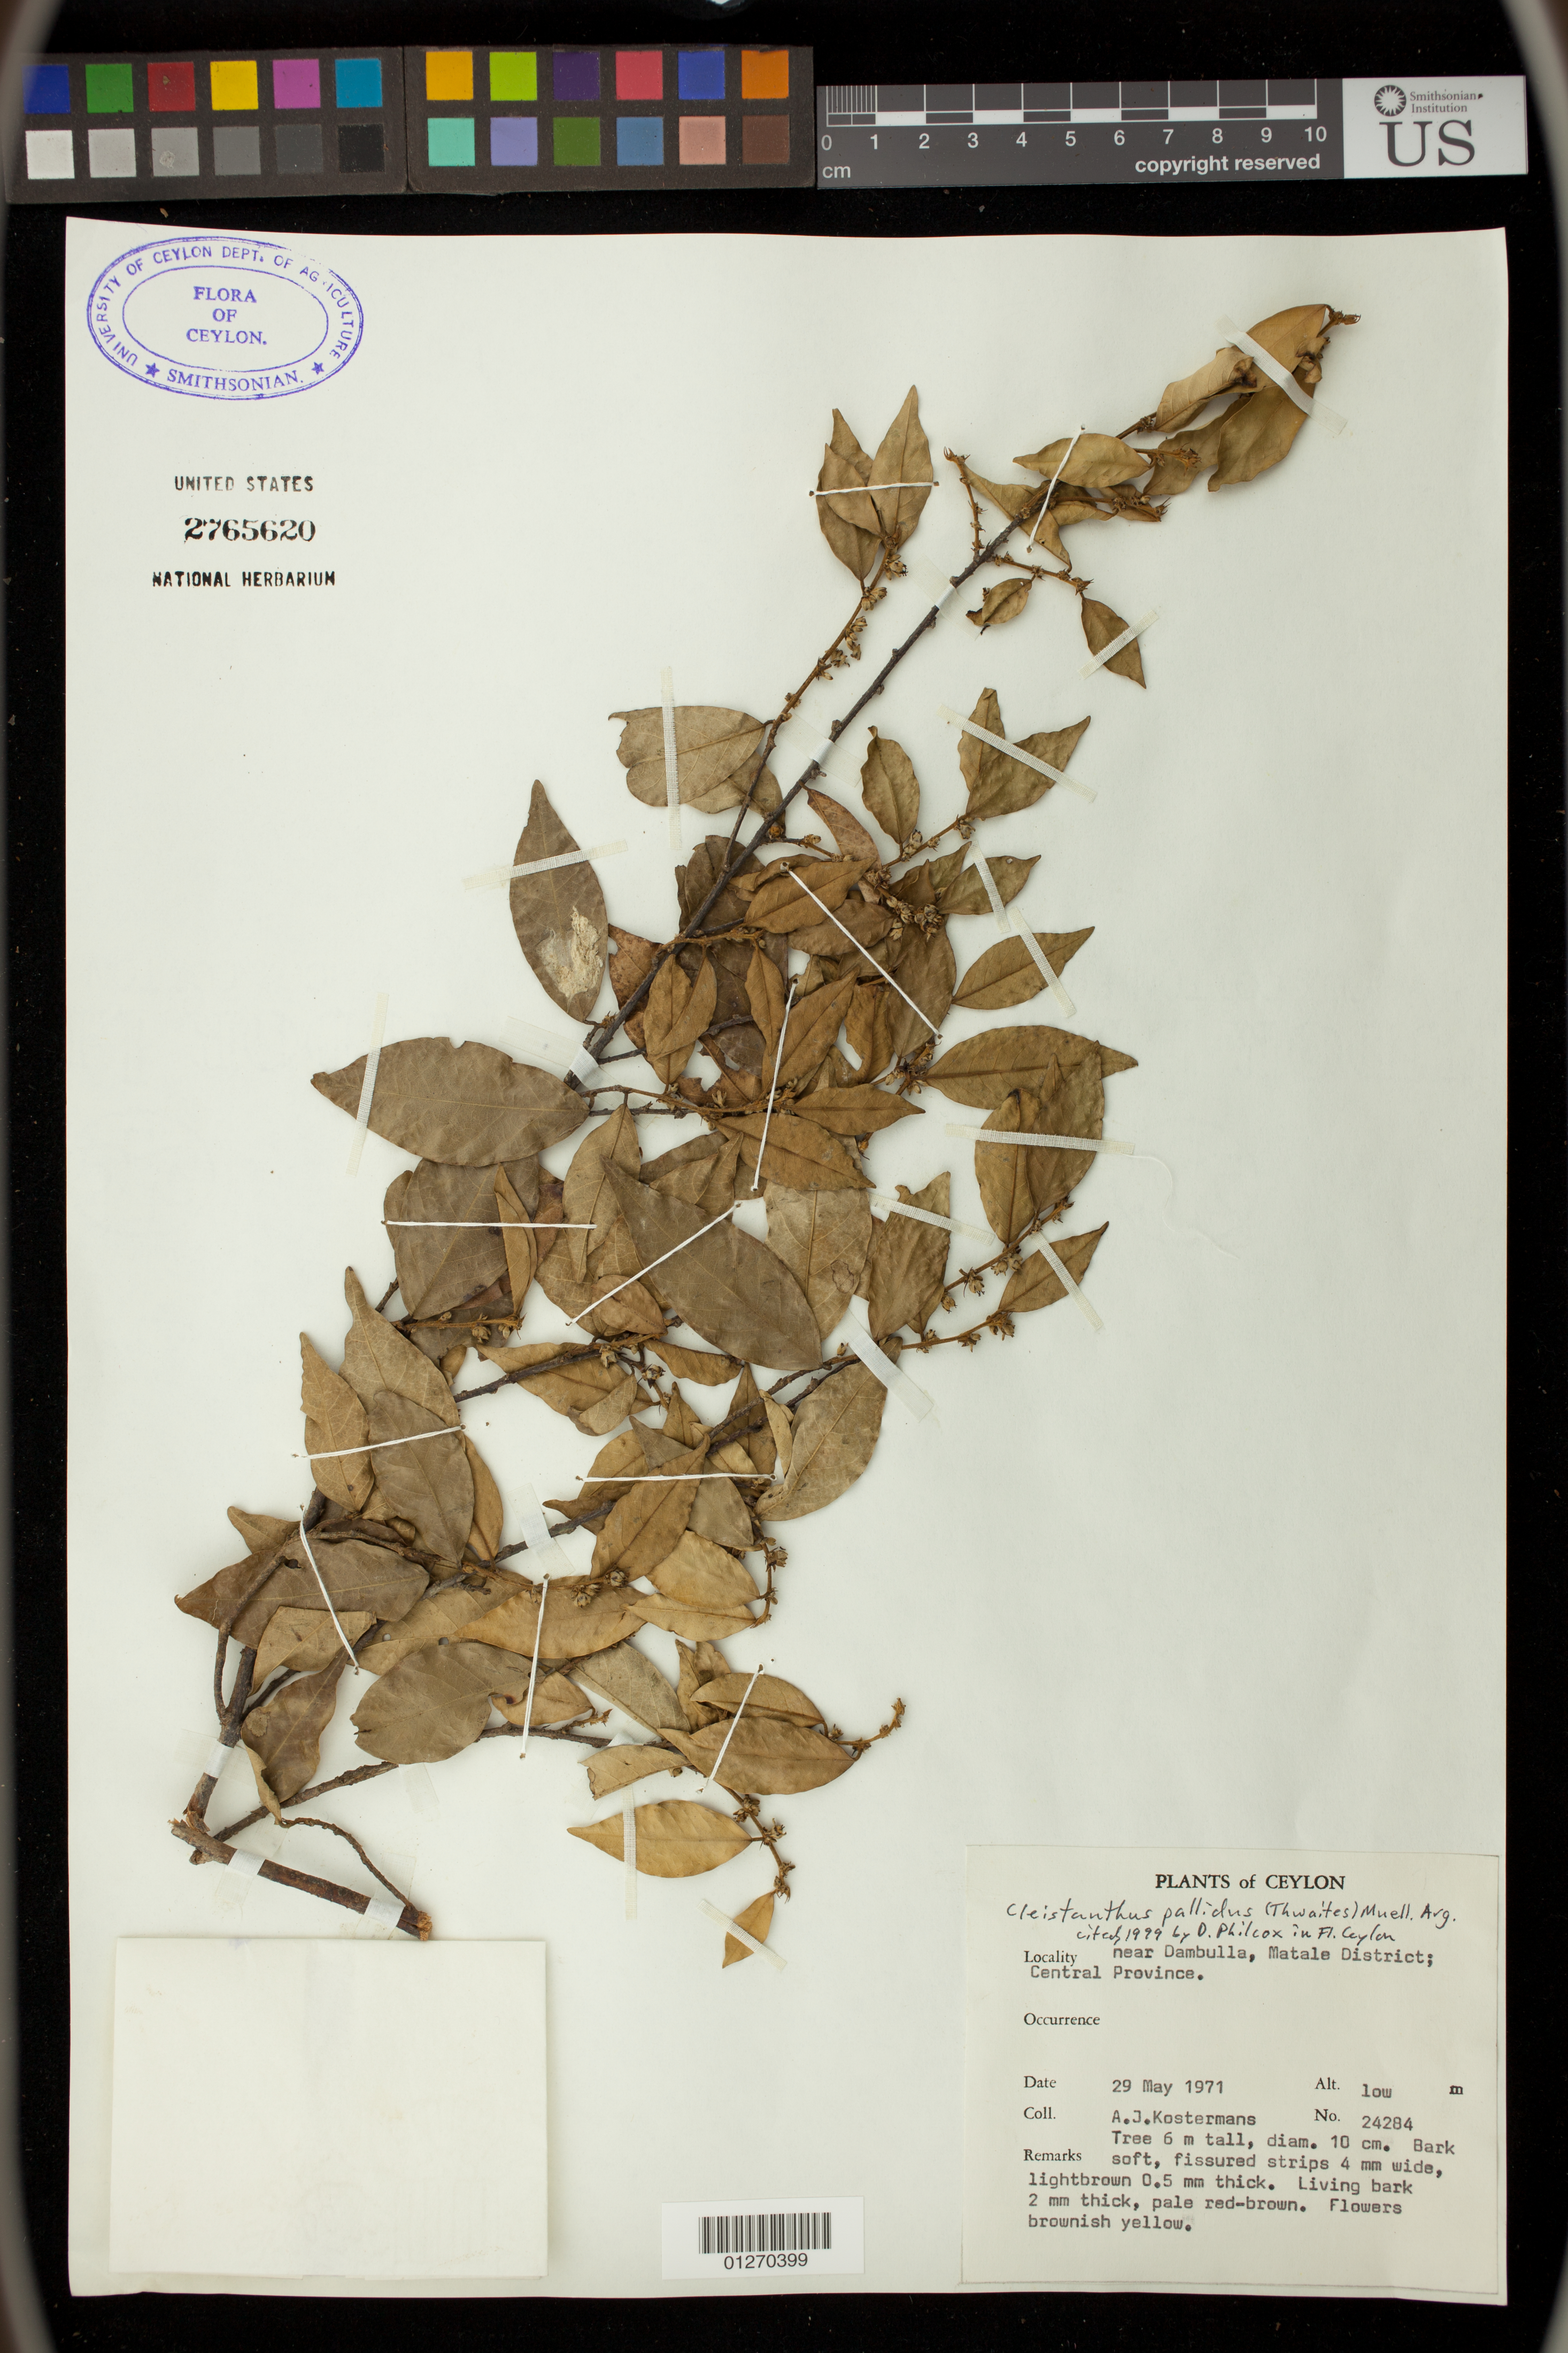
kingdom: Plantae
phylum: Tracheophyta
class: Magnoliopsida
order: Malpighiales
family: Phyllanthaceae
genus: Cleistanthus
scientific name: Cleistanthus pallidus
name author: (Thwaites) Müll. Arg.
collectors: A. Kostermans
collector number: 24284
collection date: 1971-05-29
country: Sri Lanka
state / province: Central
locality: near Dambulla, Matale District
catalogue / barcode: US 2765620